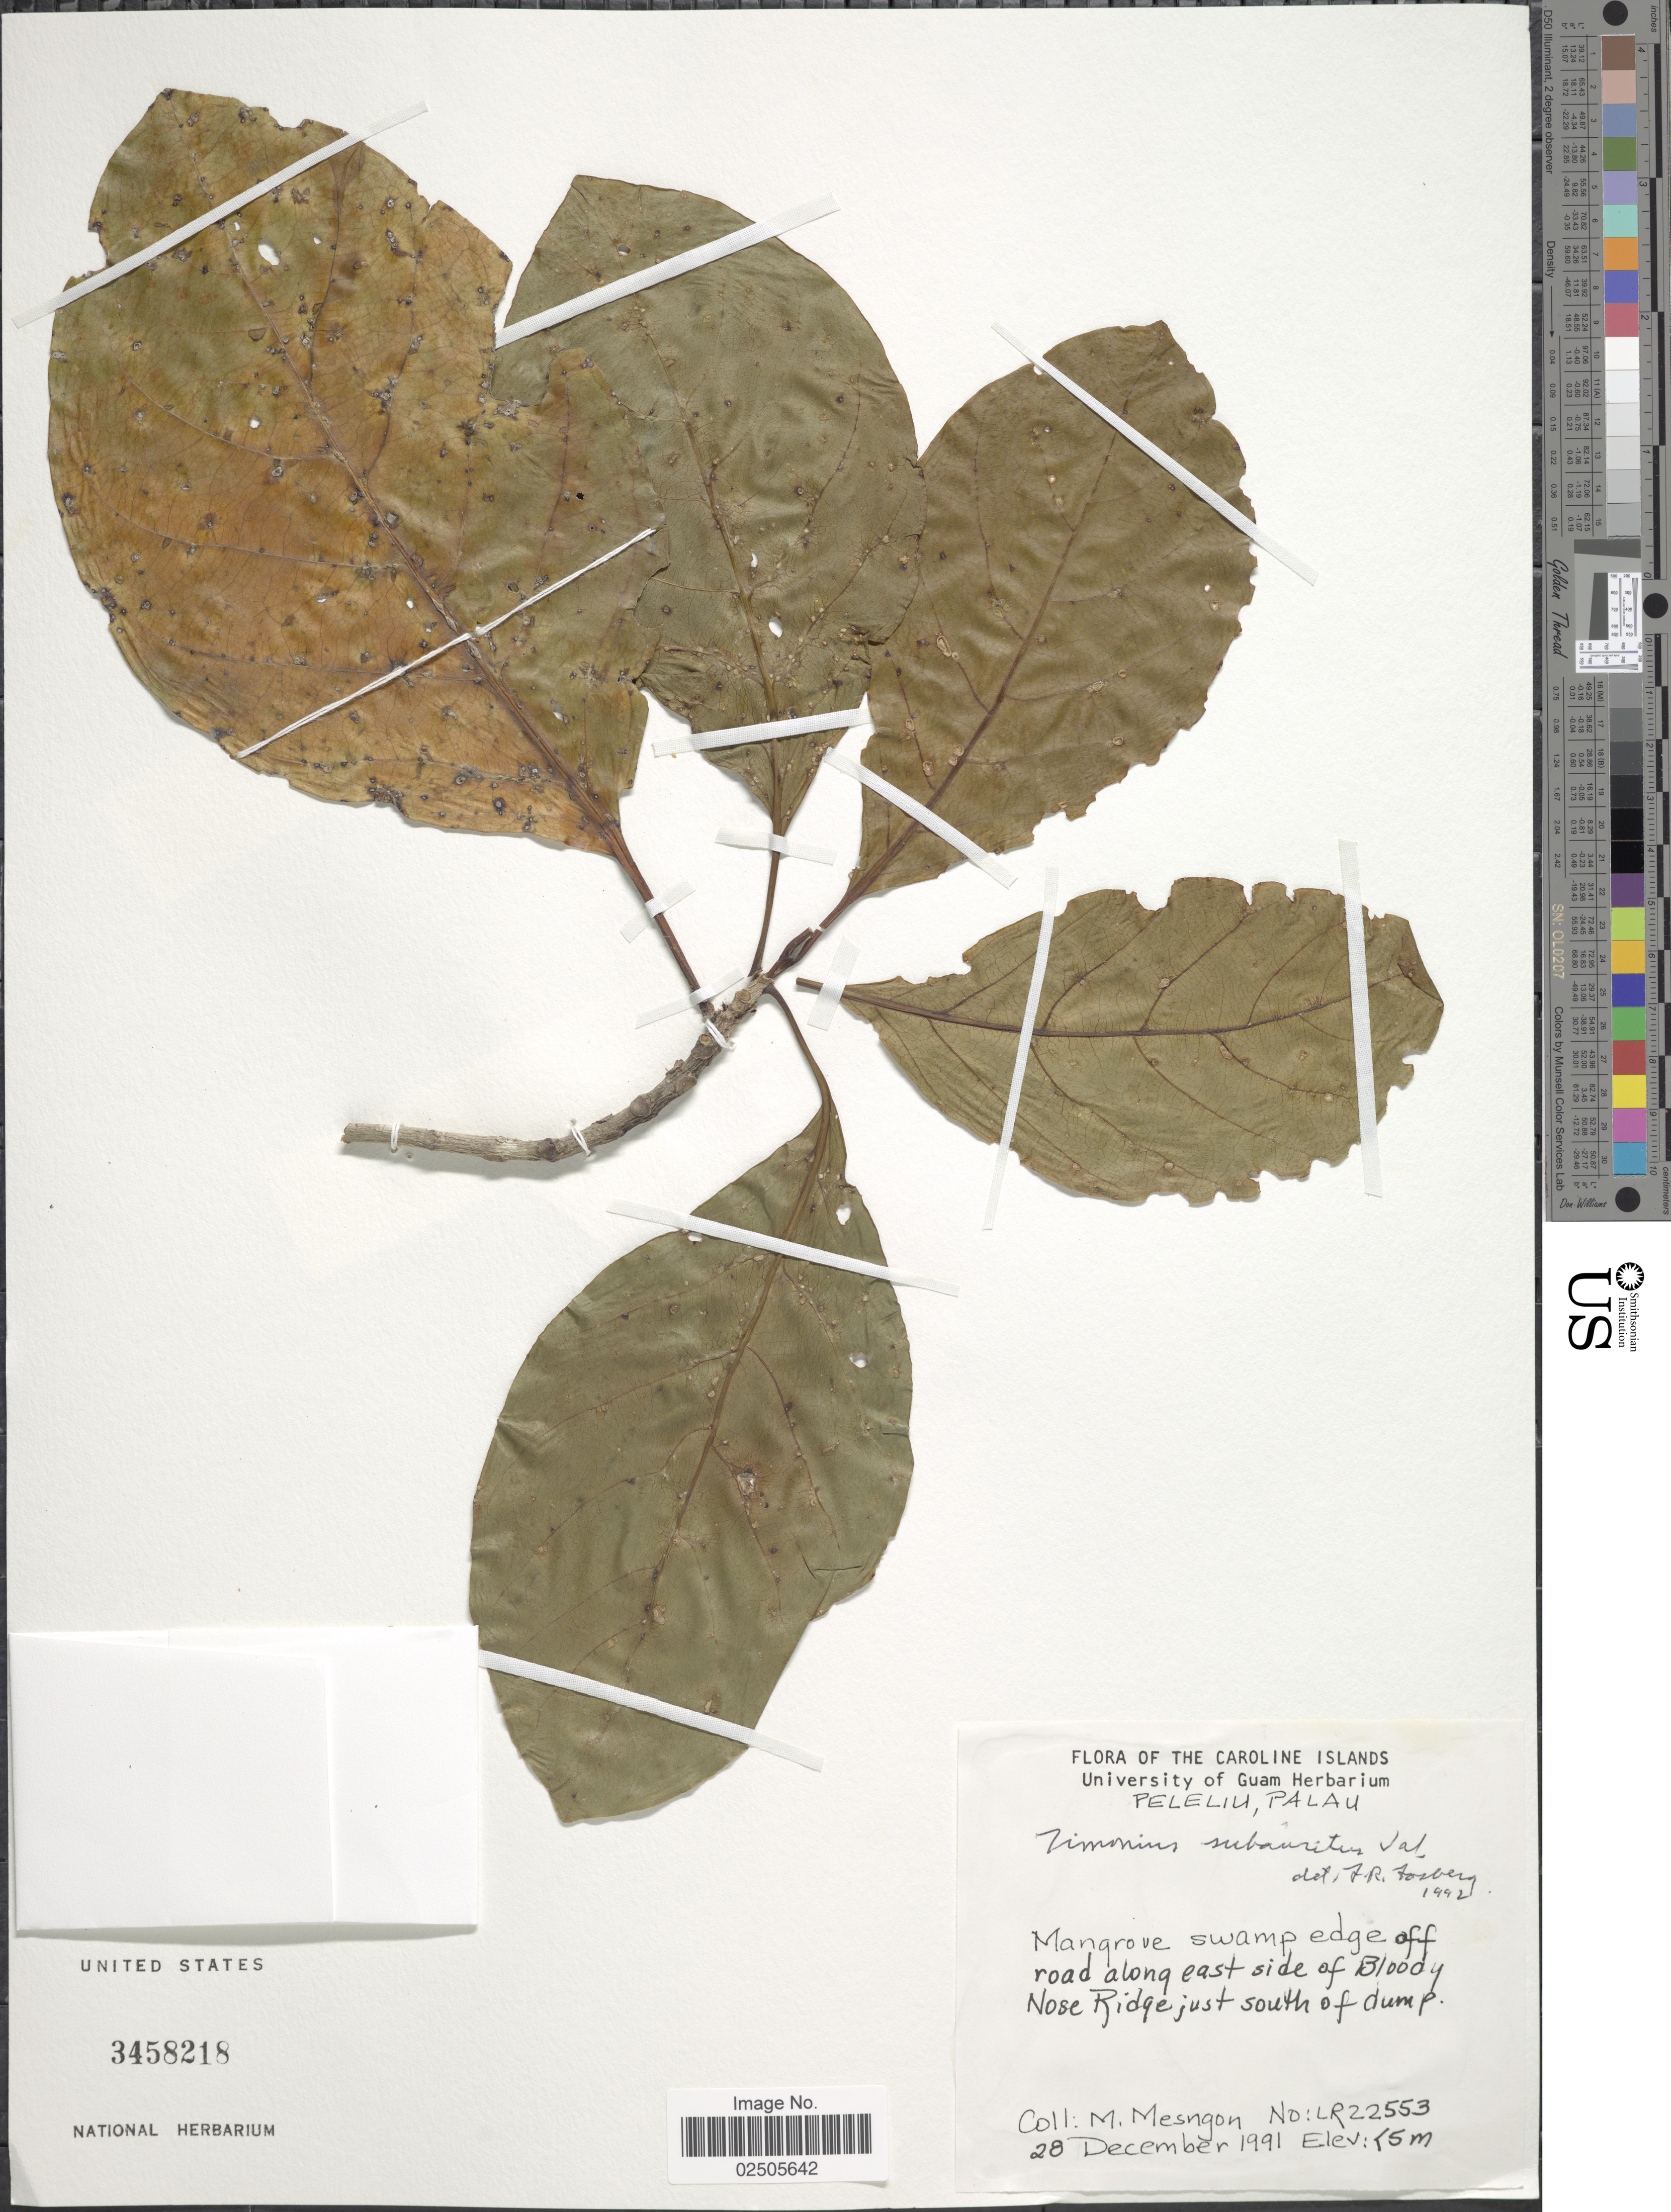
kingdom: Plantae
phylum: Tracheophyta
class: Magnoliopsida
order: Gentianales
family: Rubiaceae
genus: Timonius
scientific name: Timonius subauritus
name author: Valeton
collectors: M. Mesngon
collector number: LR22553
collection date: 1991-12-28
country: Palau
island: Beliliou [Peleliu]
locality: Peleliu, Palau, Mangrove swamp edge off road along east side of bloody Nose Ridge just south of dump [interpreted]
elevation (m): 5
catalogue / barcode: US 3458218